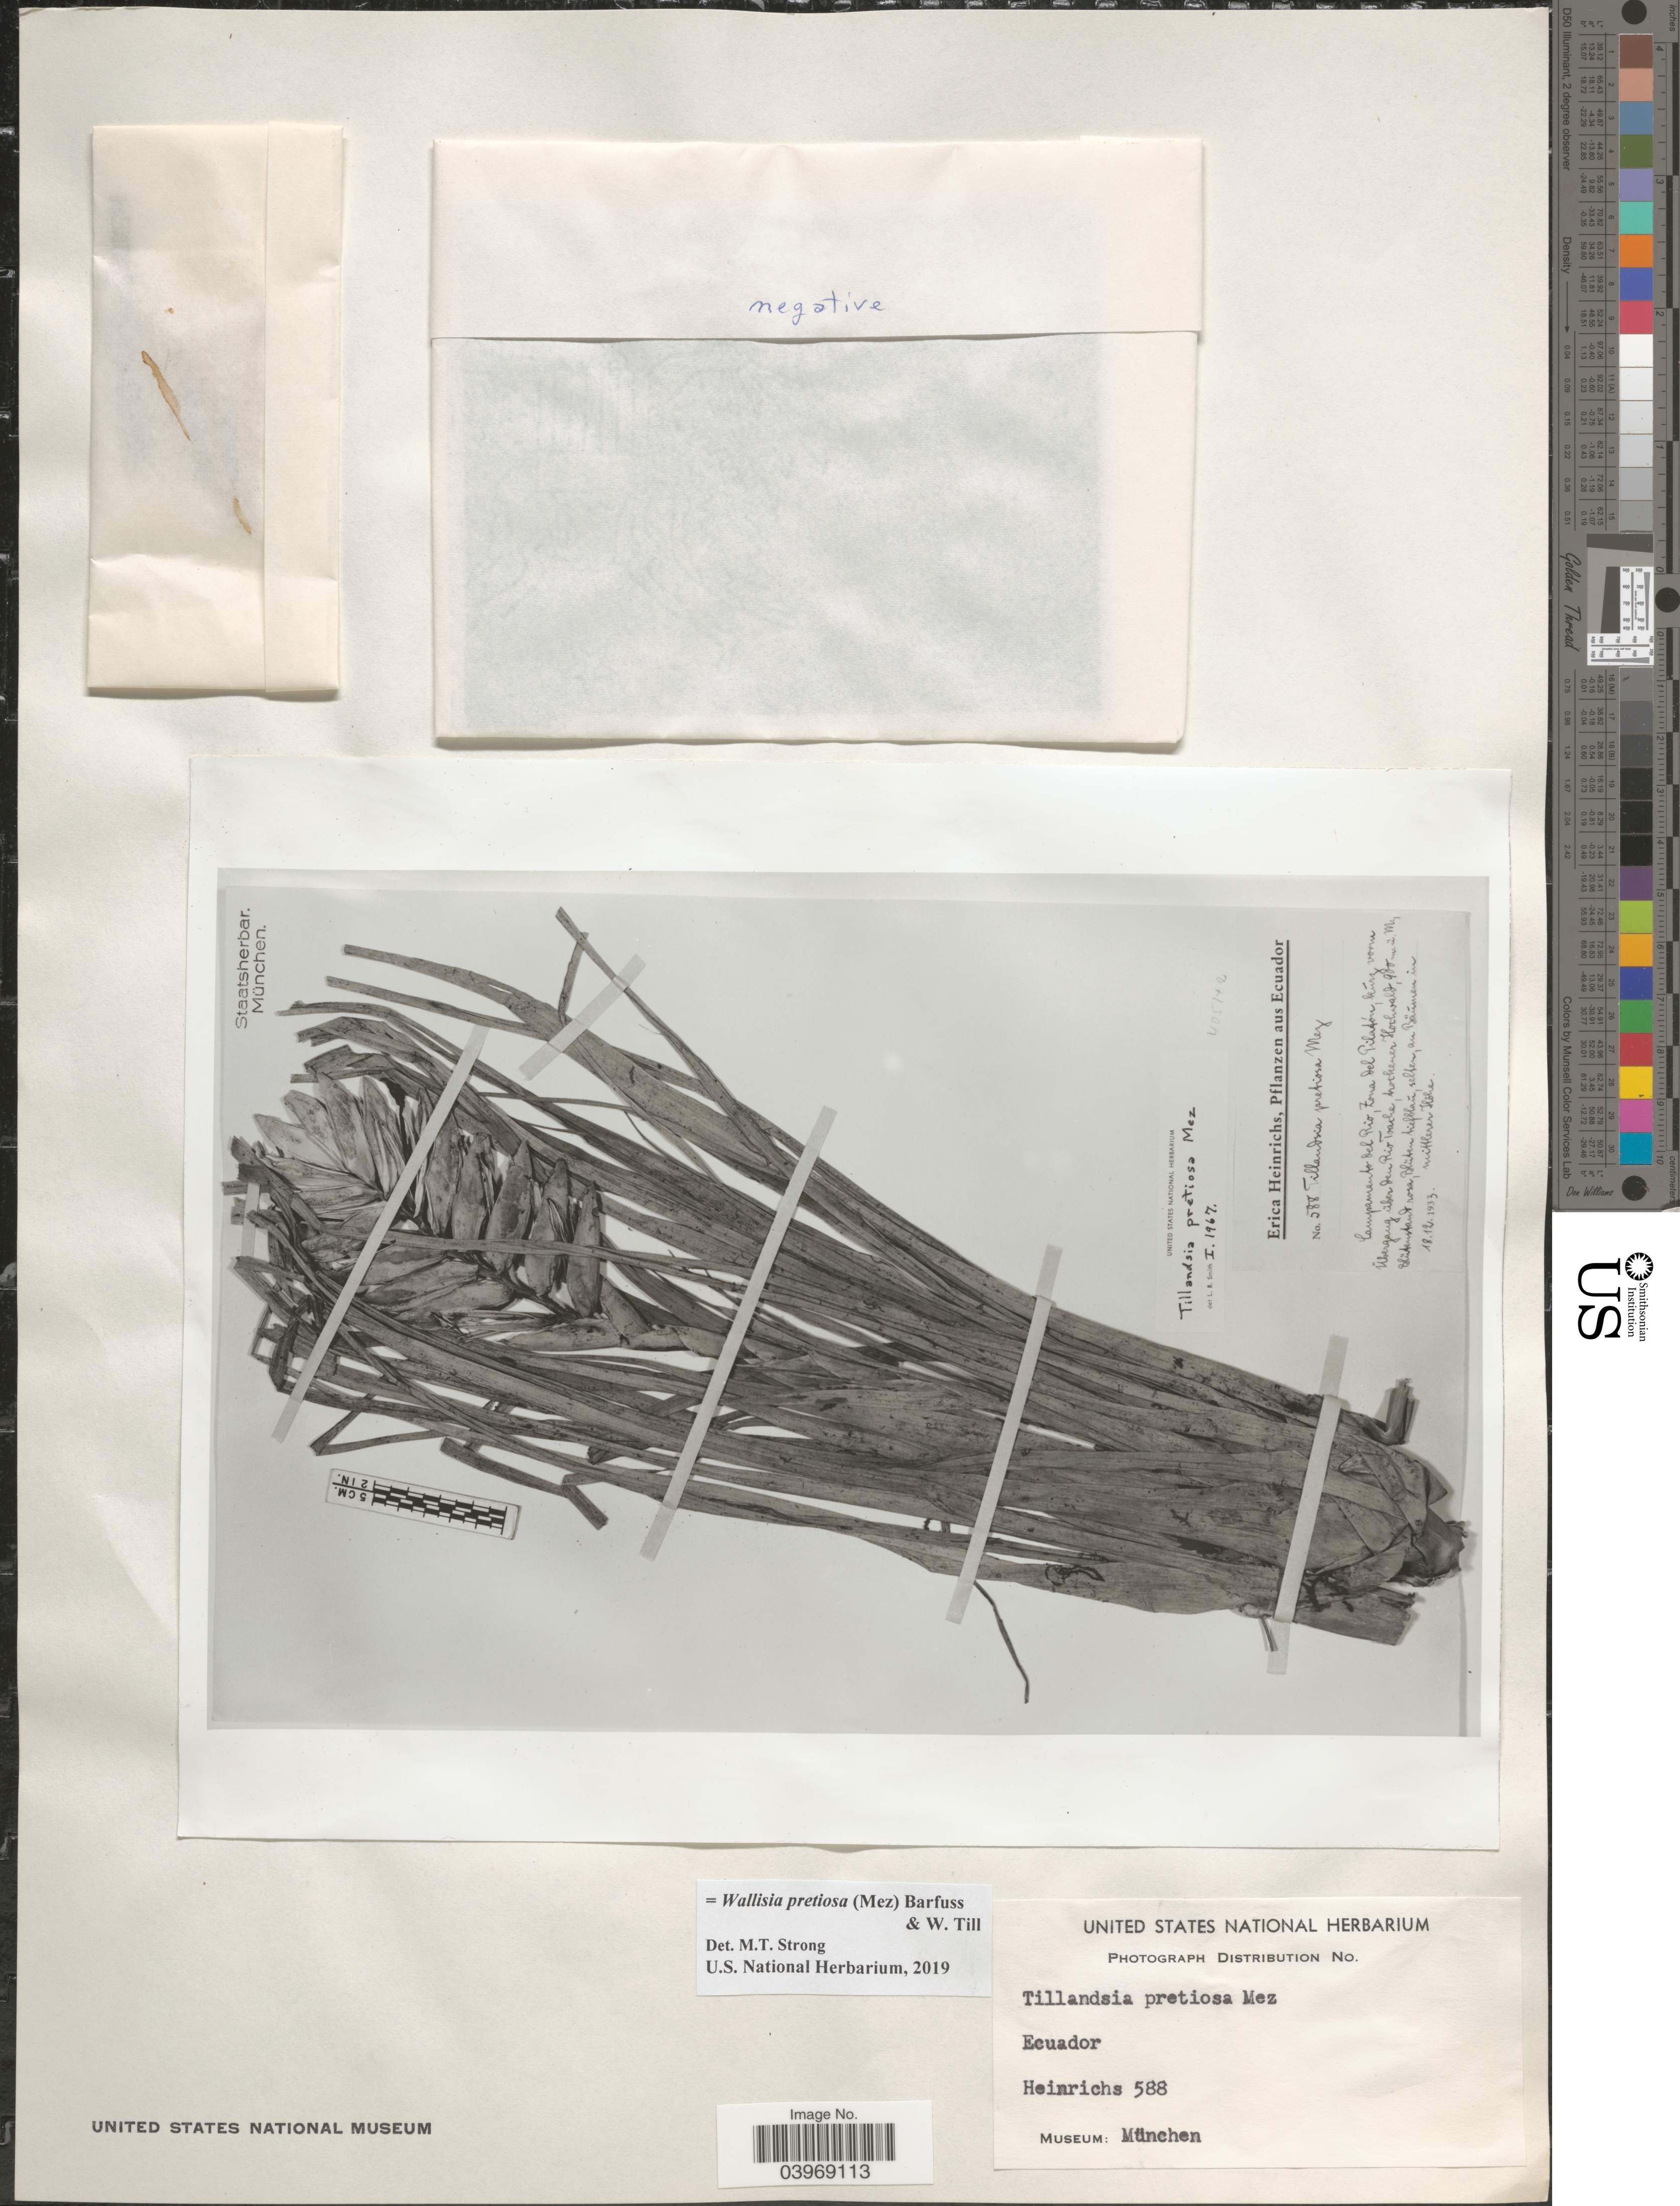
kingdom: Plantae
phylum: Tracheophyta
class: Liliopsida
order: Poales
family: Bromeliaceae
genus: Wallisia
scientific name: Wallisia pretiosa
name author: (Mez) Barfuss & W. Till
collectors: E. Heinrichs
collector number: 588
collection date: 1933-12-18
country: Ecuador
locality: Campamento del Rio, Zona del Pilatón, kúrz vorm Übergang über den Rio Toache, trockener Hochwald.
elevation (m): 900